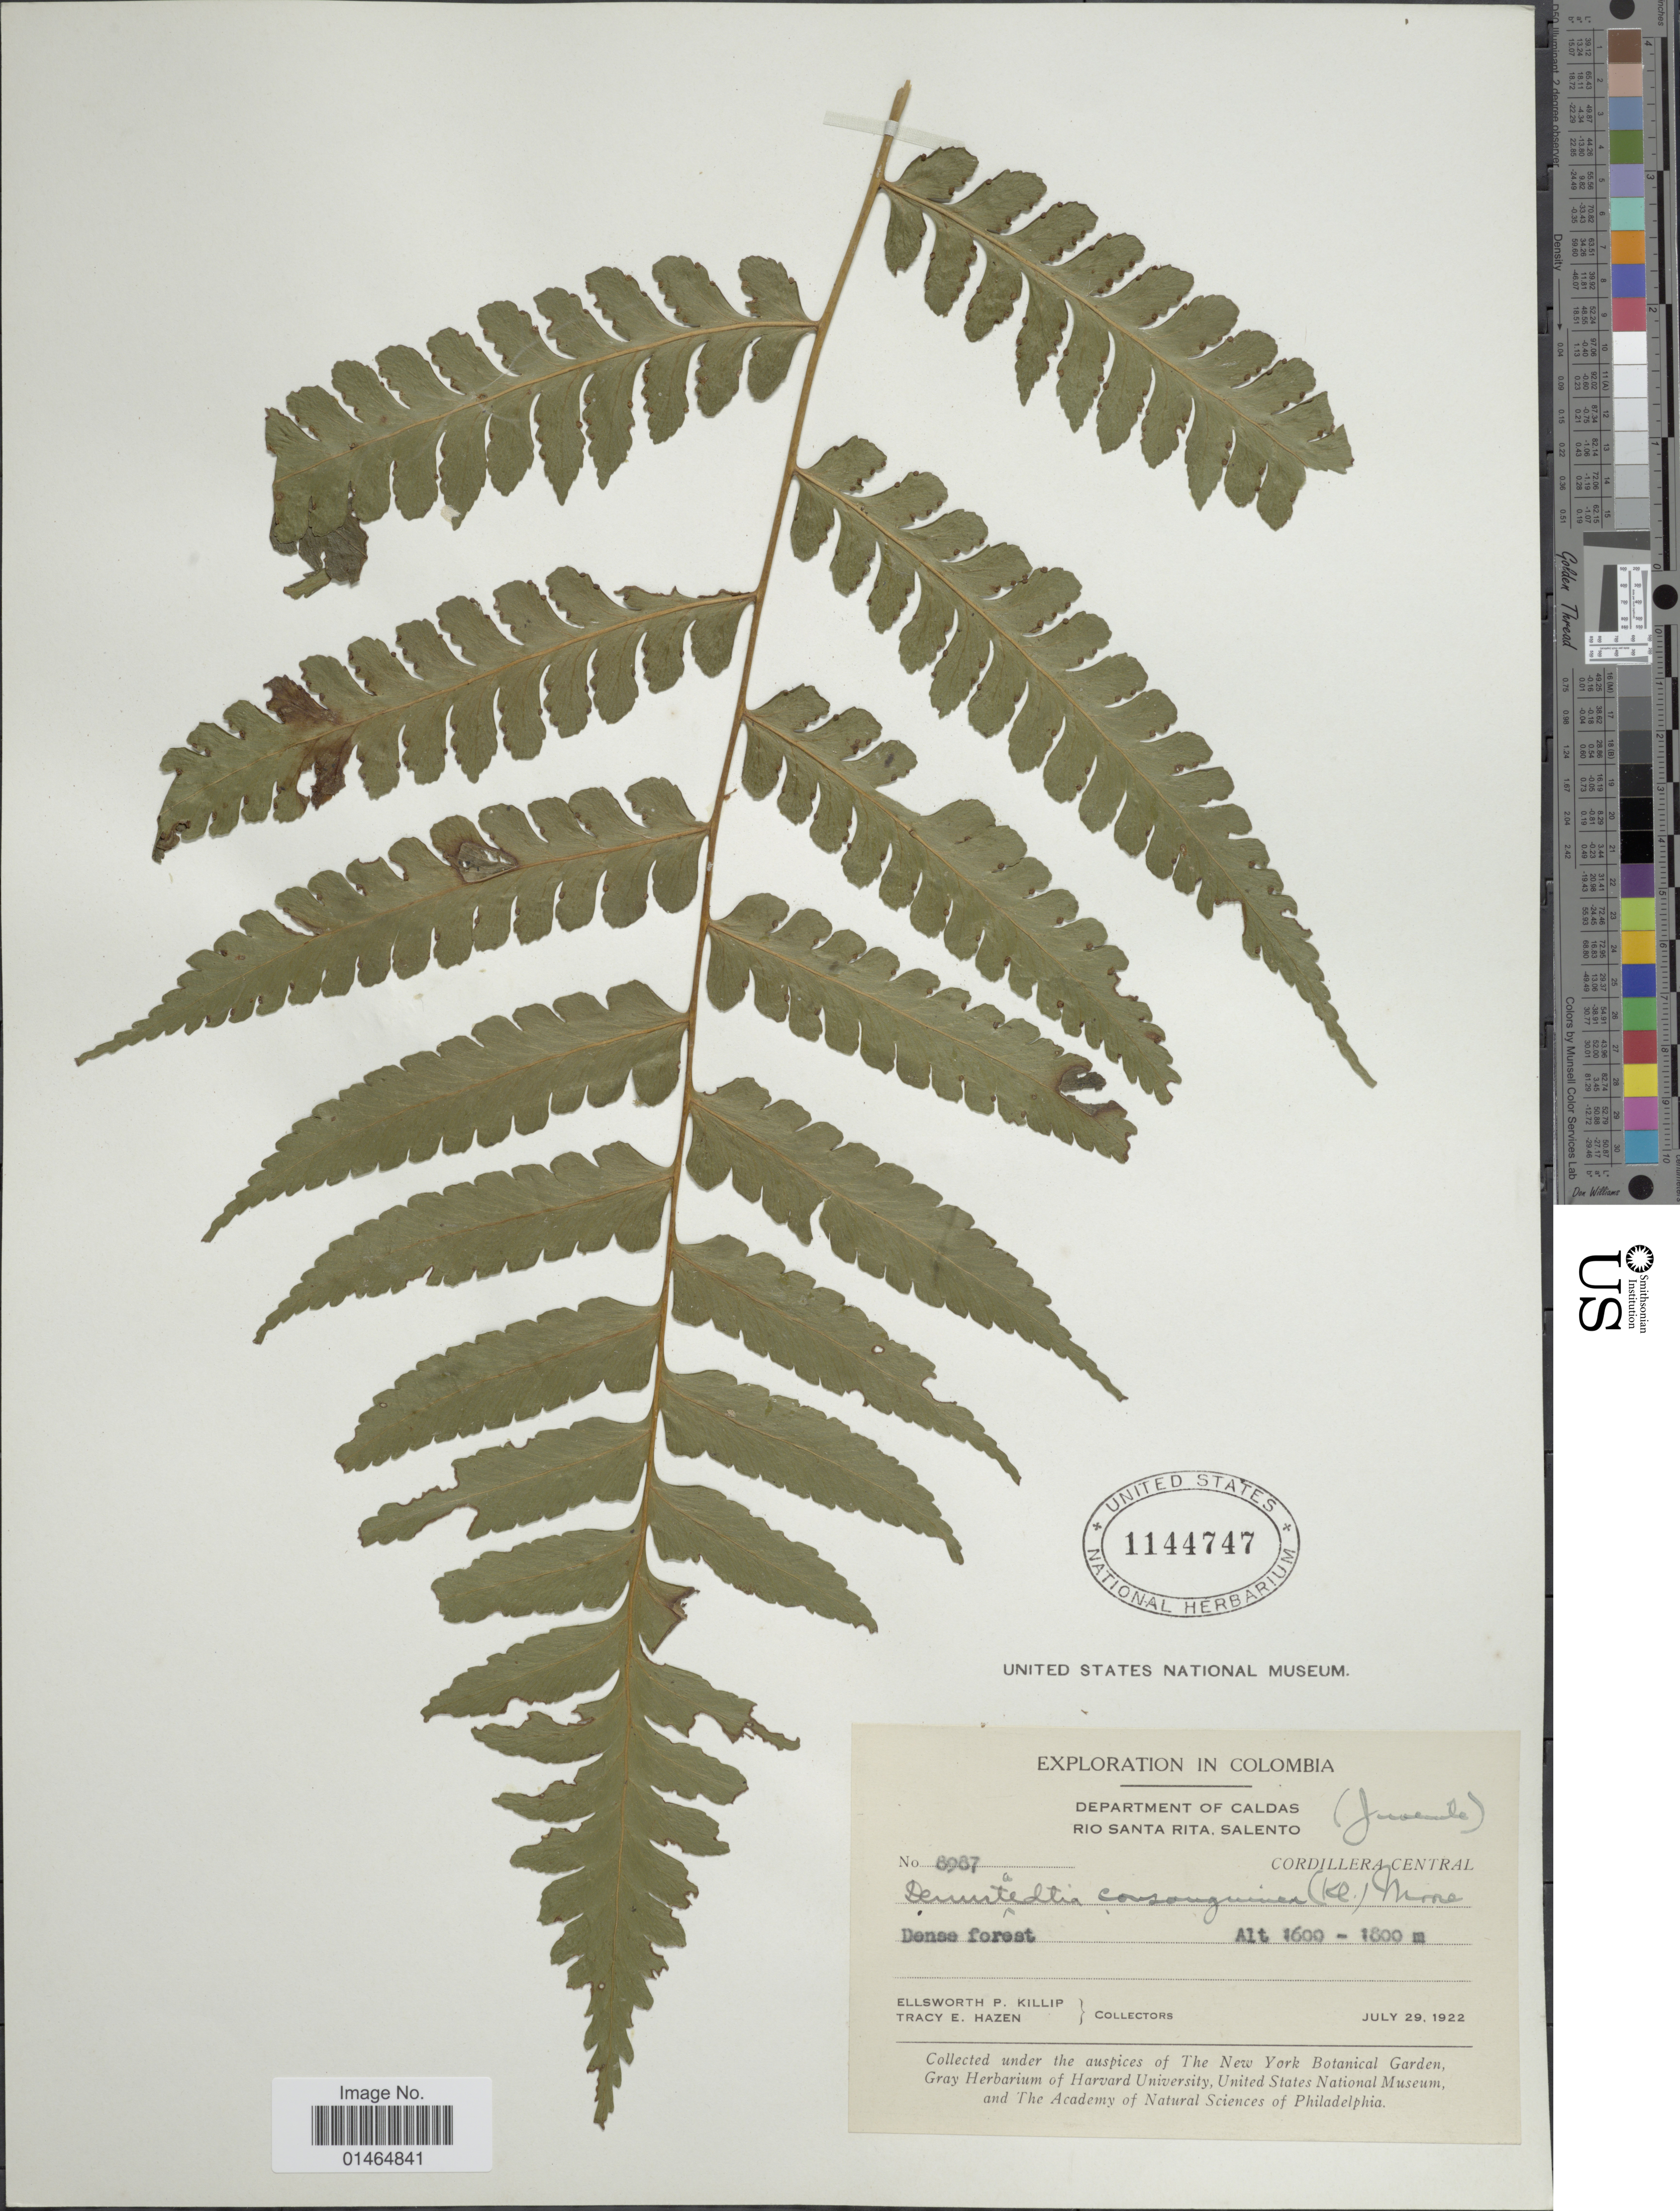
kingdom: Plantae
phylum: Tracheophyta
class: Polypodiopsida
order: Polypodiales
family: Dennstaedtiaceae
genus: Dennstaedtia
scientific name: Dennstaedtia obtusifolia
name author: (Willd.) T. Moore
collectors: E. P. Killip & T. E. Hazen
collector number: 8987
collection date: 1922-07-29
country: Colombia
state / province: Caldas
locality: Rio Santa Rita, Salento. Cordillera Central. Dense forest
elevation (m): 1600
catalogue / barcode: US 1144747